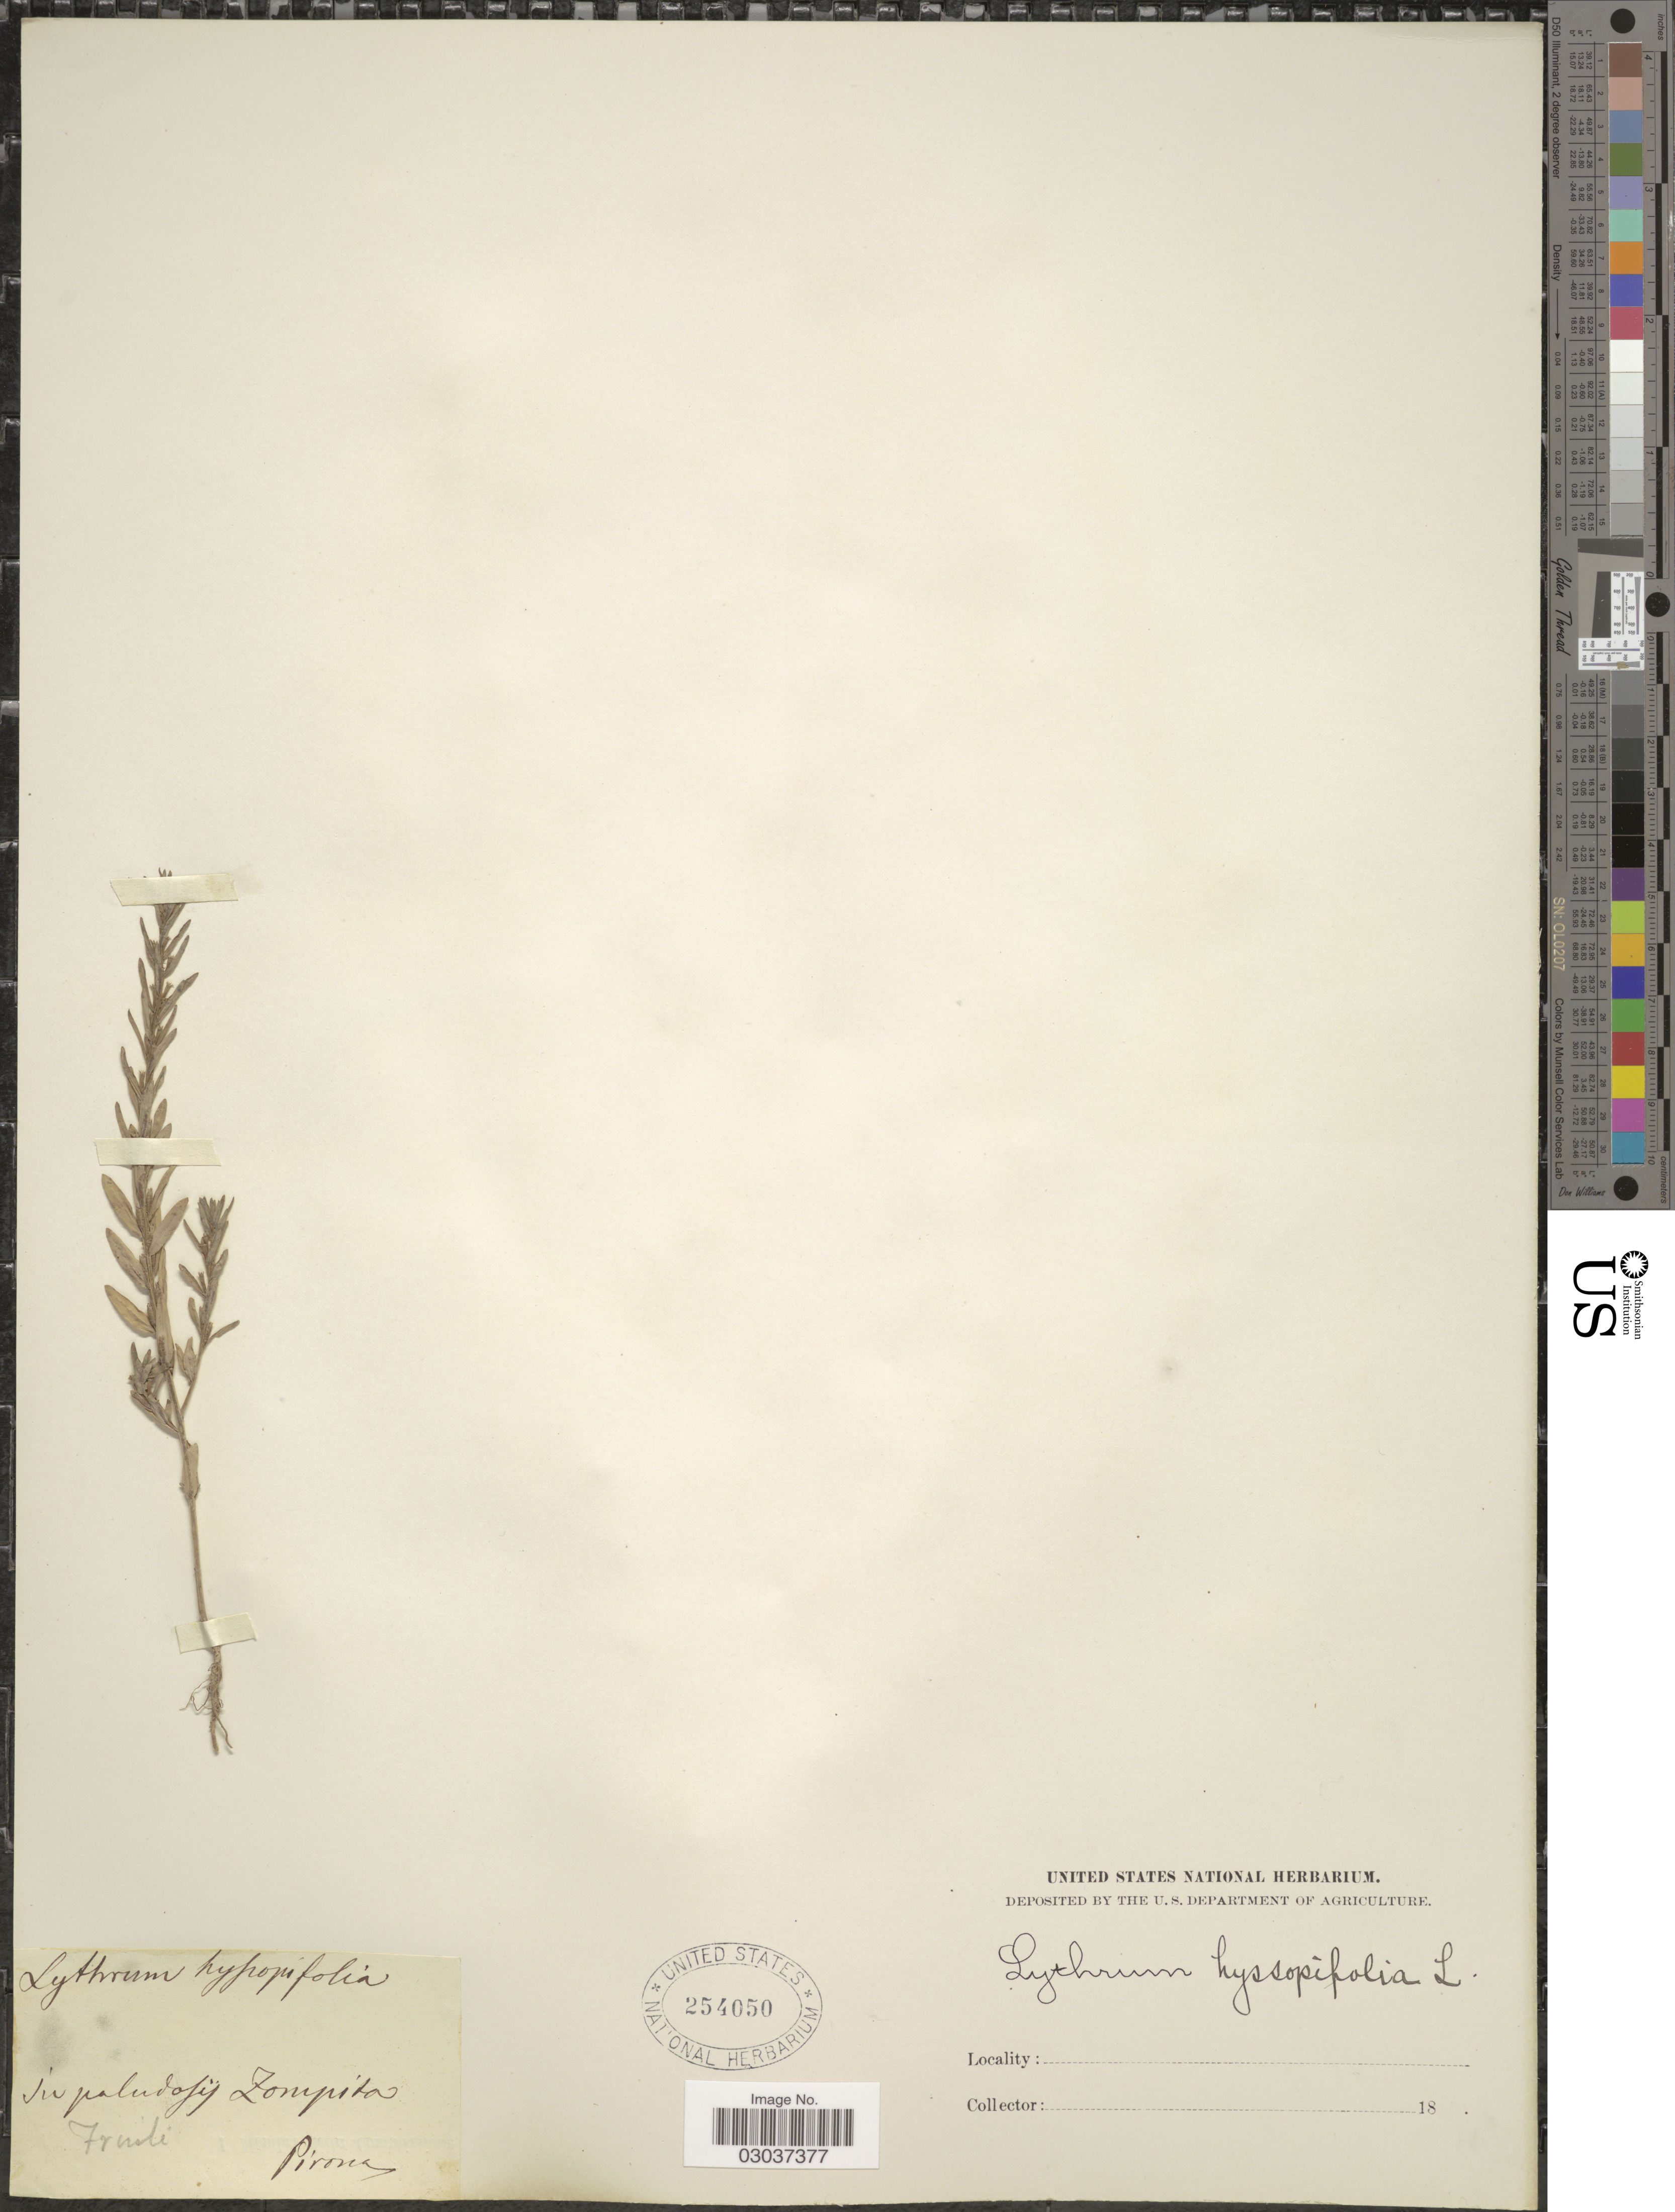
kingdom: Plantae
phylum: Tracheophyta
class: Magnoliopsida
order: Myrtales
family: Lythraceae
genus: Lythrum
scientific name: Lythrum hyssopifolia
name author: L.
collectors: Pirona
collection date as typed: Transcribed d/m/y: //18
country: Italy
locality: In paludosy [interpreted] Zompita.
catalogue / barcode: US 254050